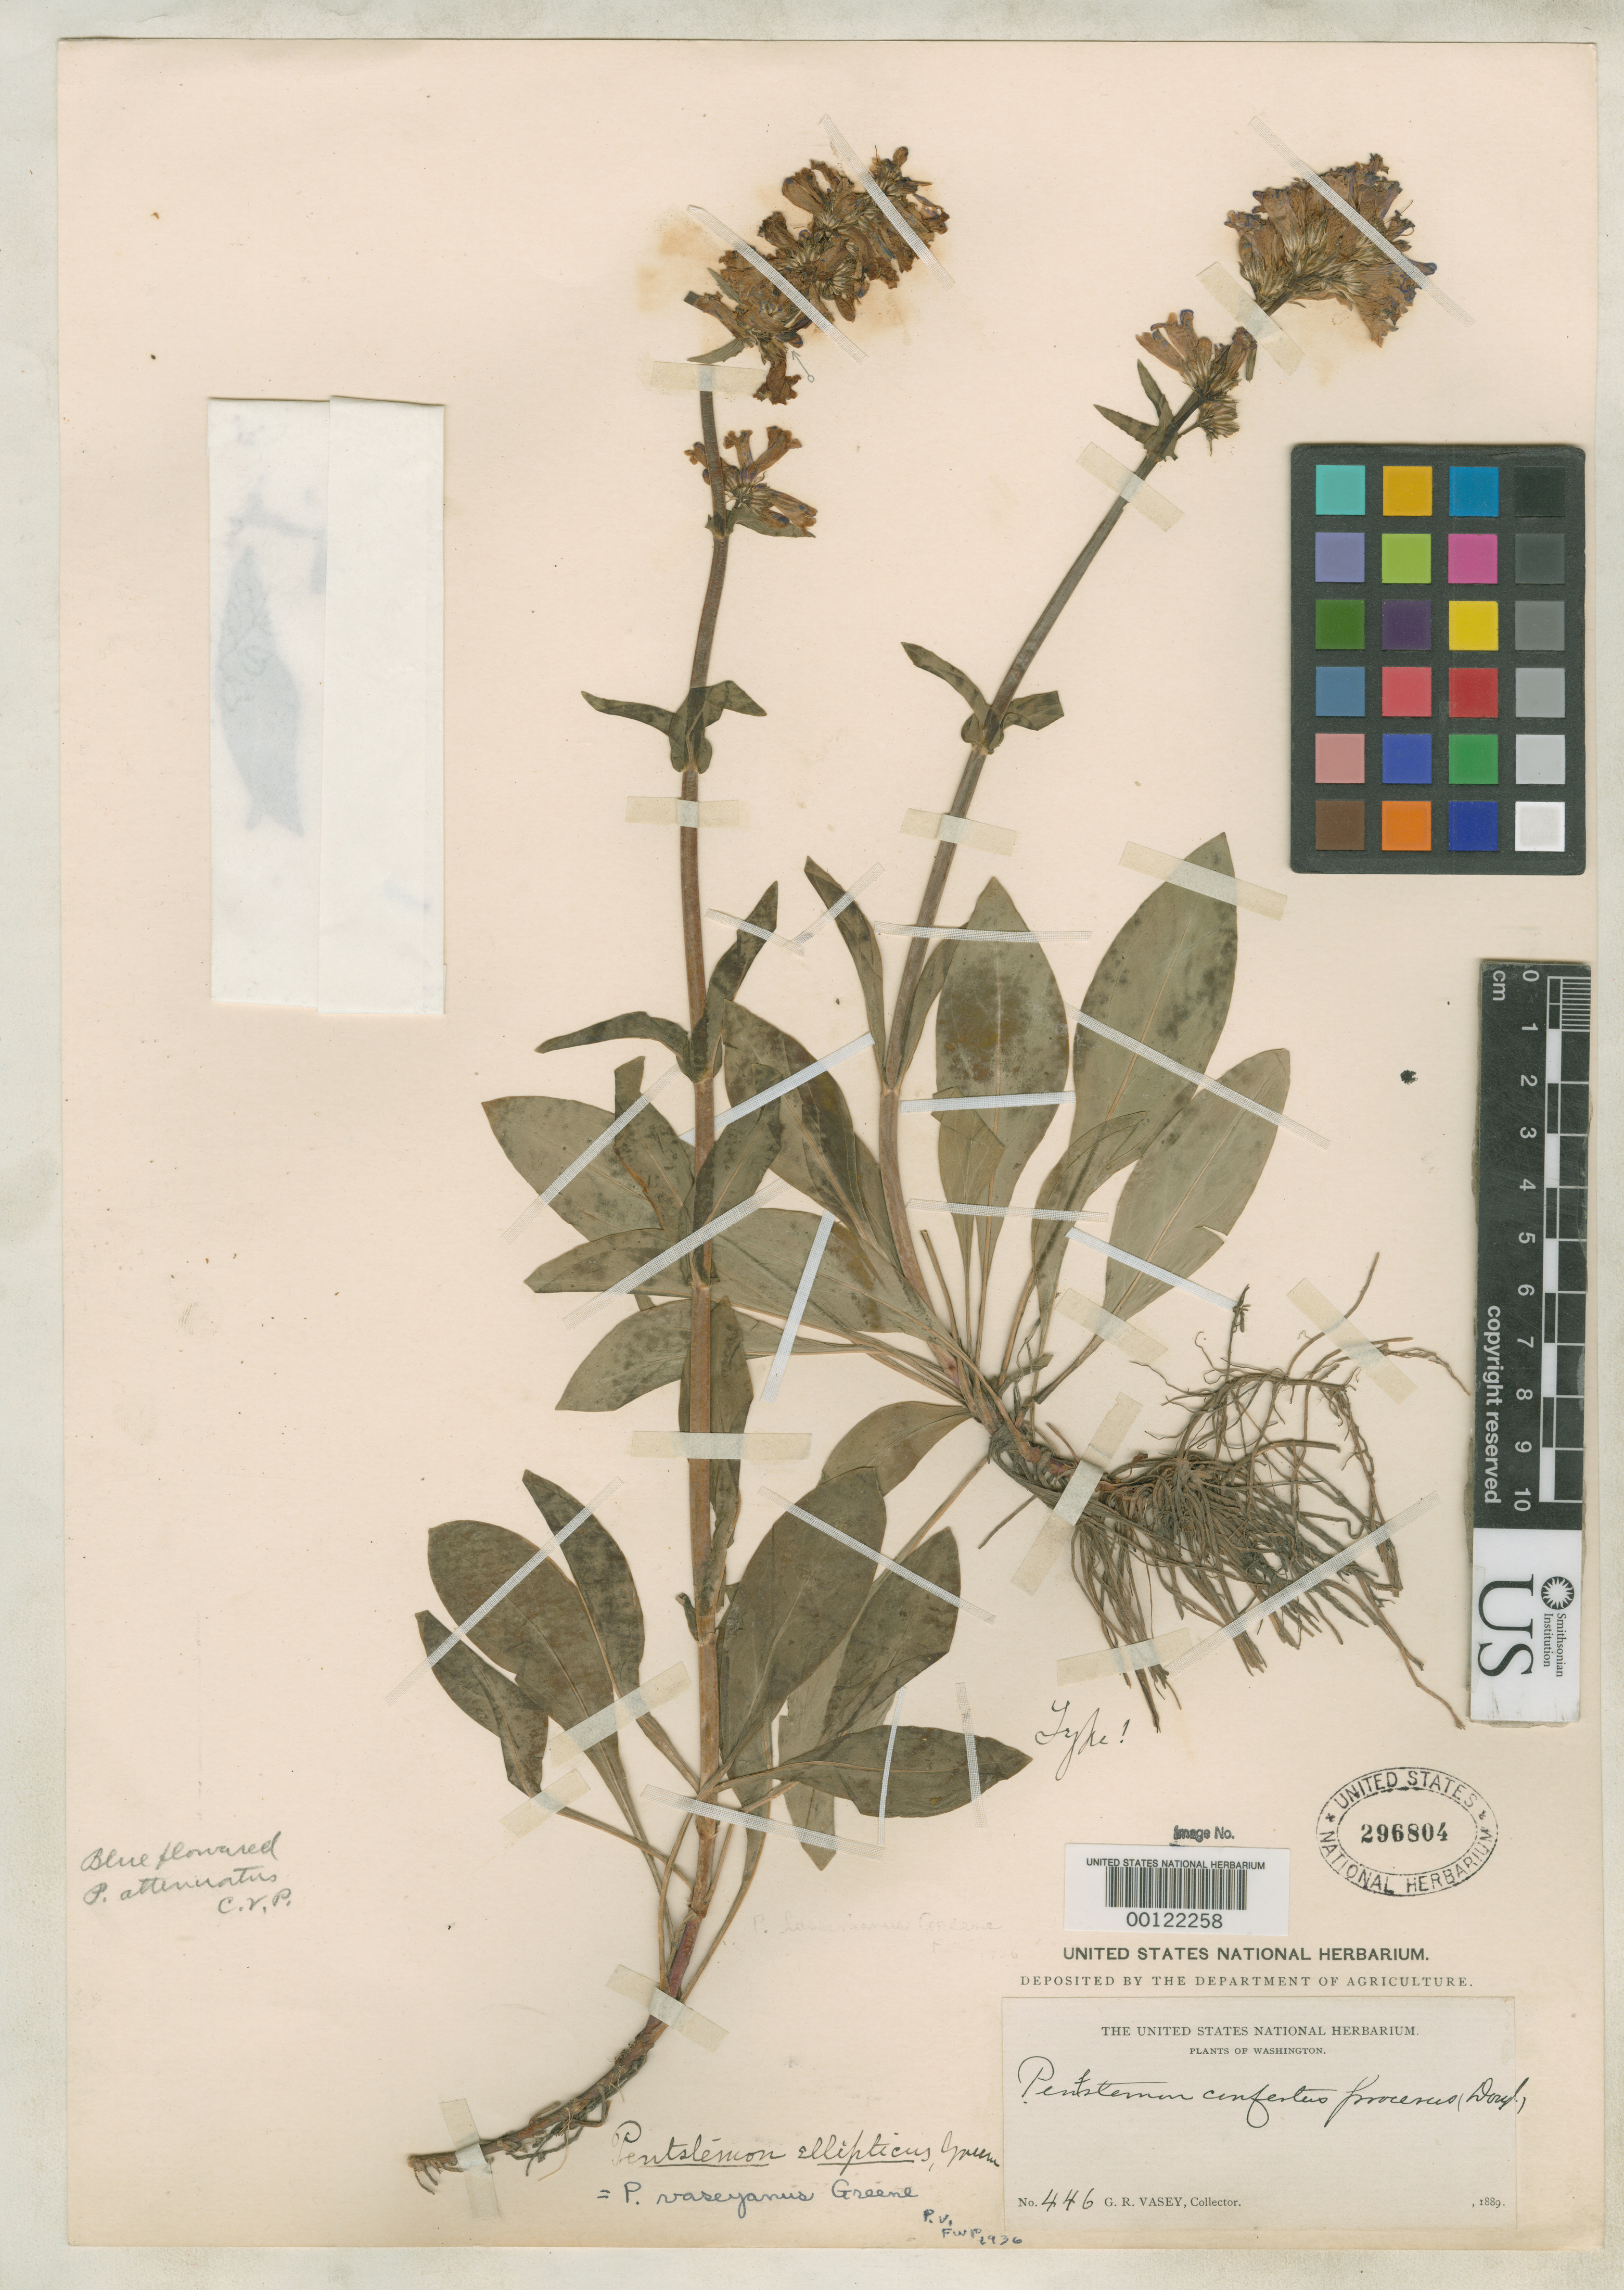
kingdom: Plantae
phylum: Tracheophyta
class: Magnoliopsida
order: Lamiales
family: Plantaginaceae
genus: Penstemon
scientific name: Penstemon ellipticus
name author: Greene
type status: Holotype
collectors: G. R. Vasey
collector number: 446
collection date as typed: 1889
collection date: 1889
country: United States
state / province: Washington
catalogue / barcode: US 296804